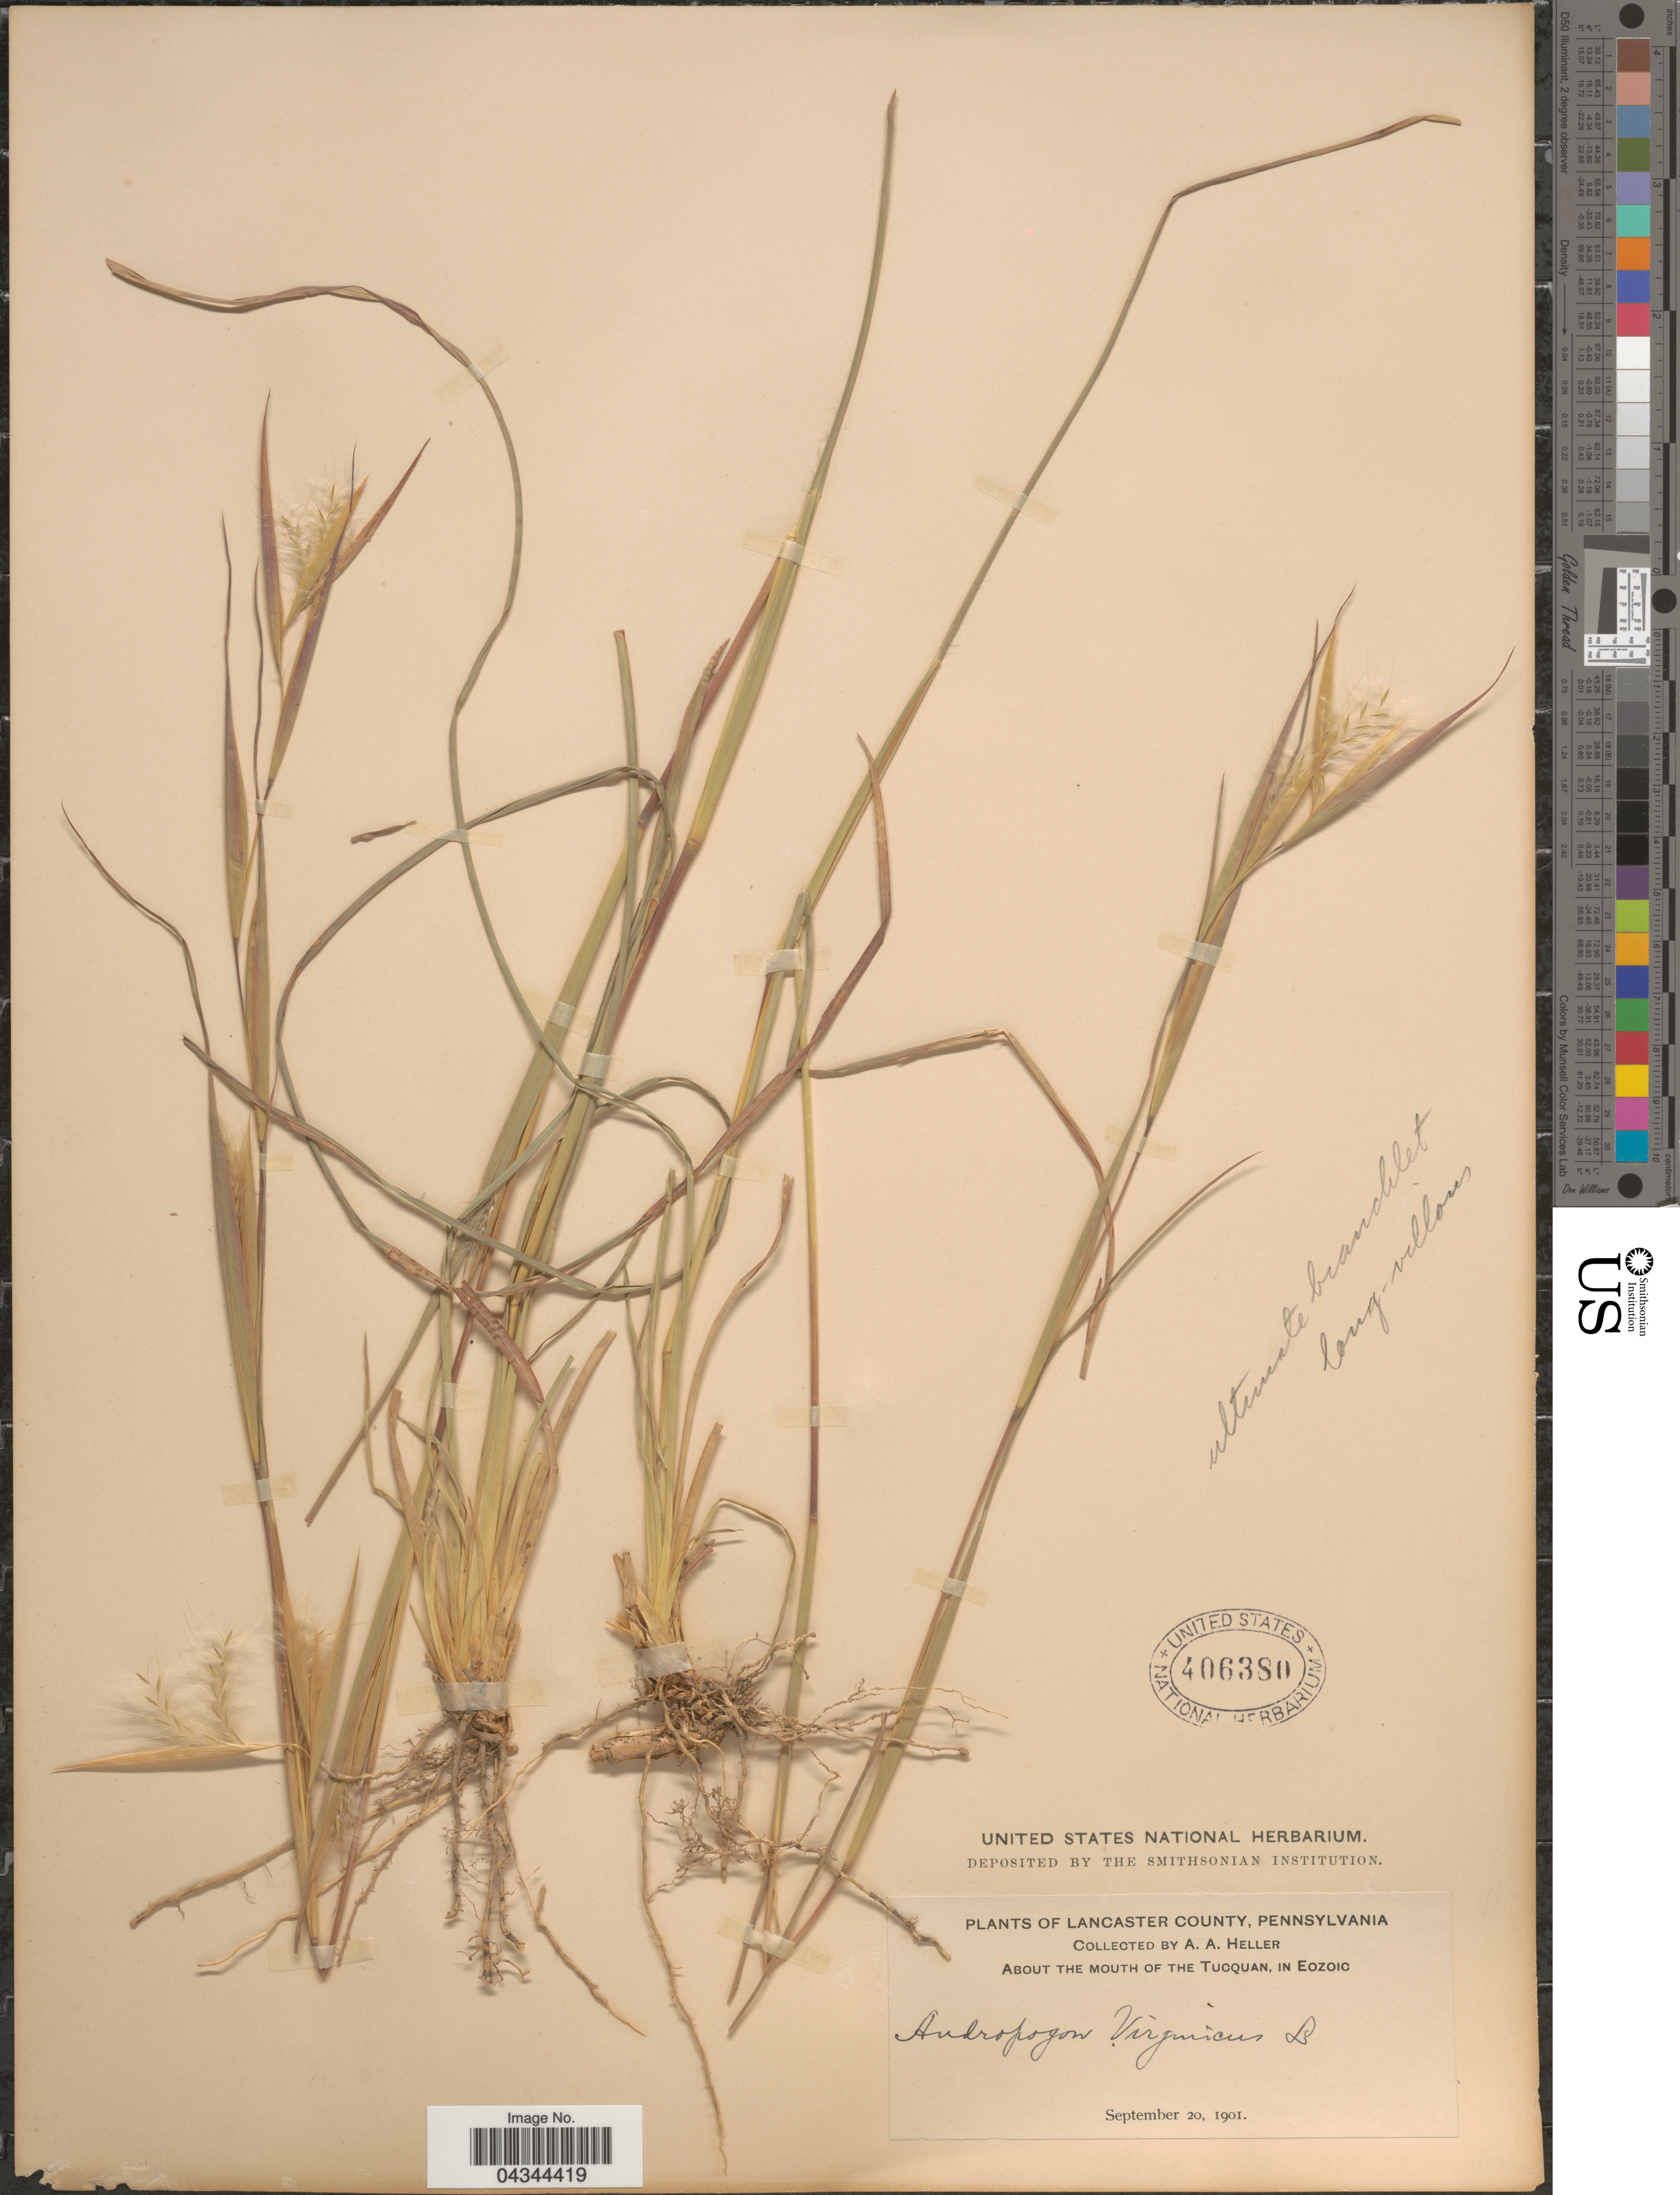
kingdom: Plantae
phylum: Tracheophyta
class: Liliopsida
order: Poales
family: Poaceae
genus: Andropogon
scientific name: Andropogon virginicus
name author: L.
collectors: A. A. Heller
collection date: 1901-09-20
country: United States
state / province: Pennsylvania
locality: Lancaster County. About the mouth of the Tucquan, in Eozoic.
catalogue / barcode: US 406380